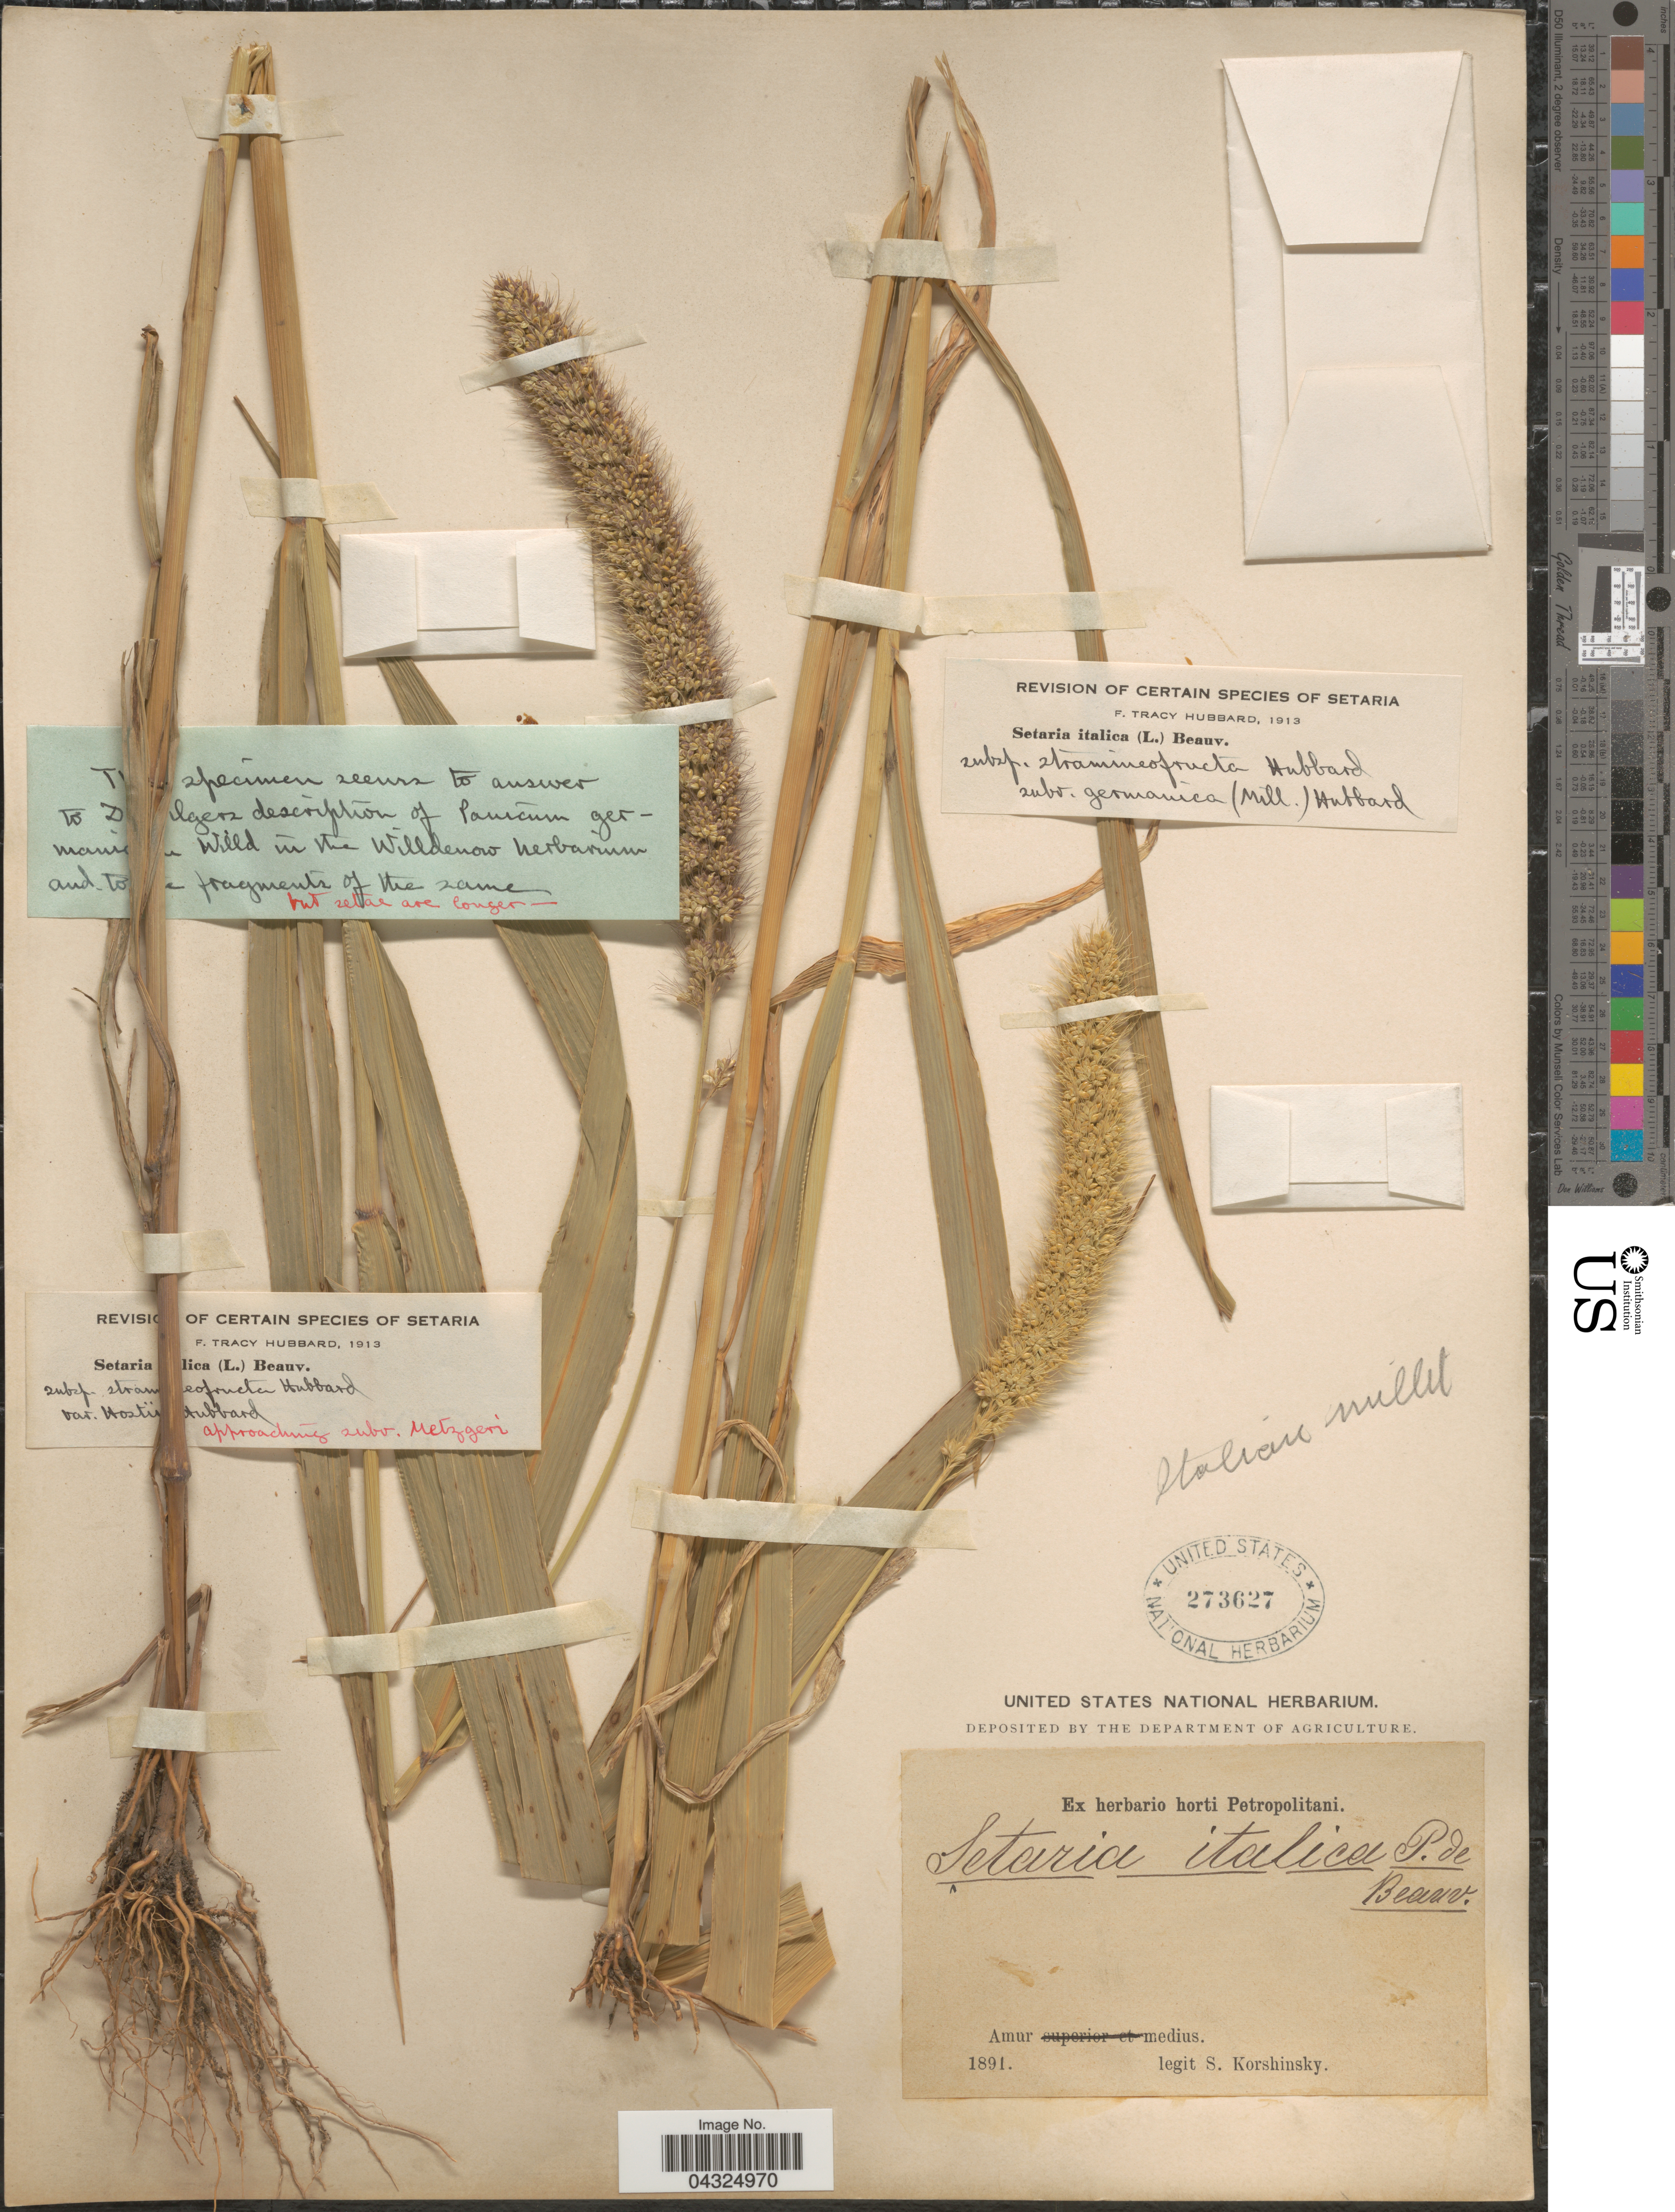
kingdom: Plantae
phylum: Tracheophyta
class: Liliopsida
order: Poales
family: Poaceae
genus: Setaria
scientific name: Setaria italica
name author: (L.) P. Beauv.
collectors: S. I. Korshinsky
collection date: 1891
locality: Amur medius.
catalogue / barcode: US 273627